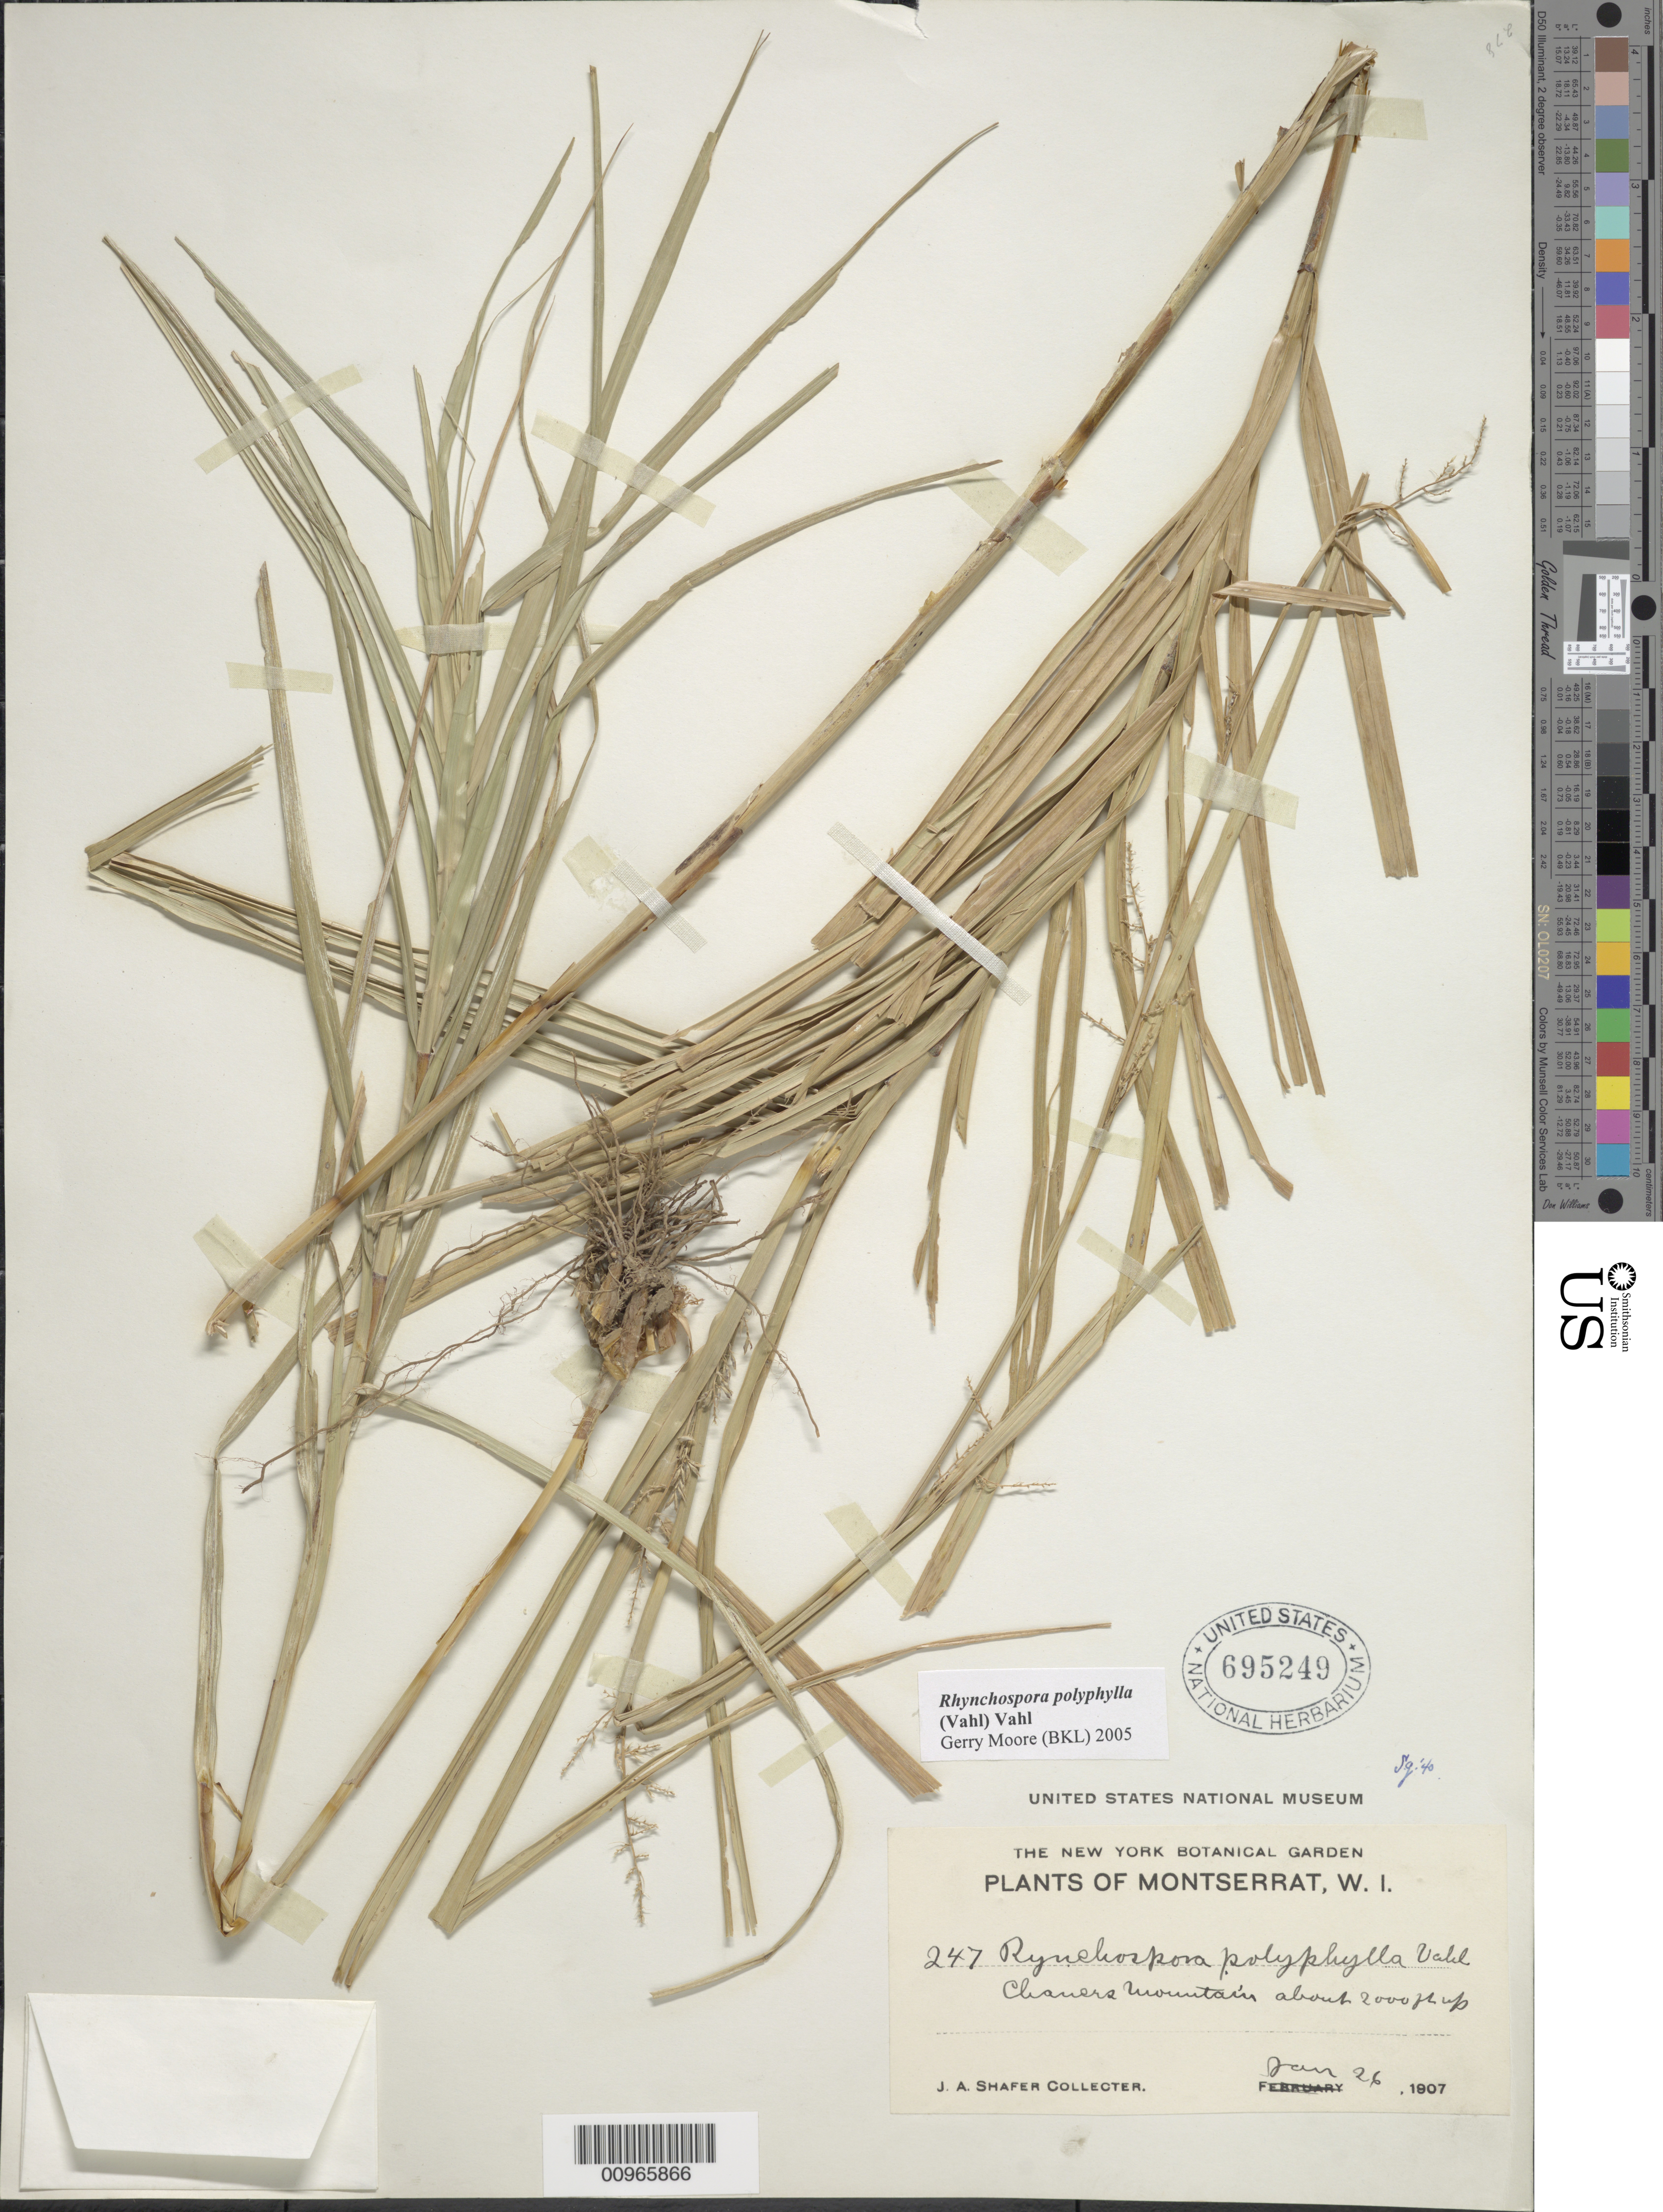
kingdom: Plantae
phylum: Tracheophyta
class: Liliopsida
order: Poales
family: Cyperaceae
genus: Rhynchospora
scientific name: Rhynchospora polyphylla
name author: (Vahl) Vahl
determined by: Moore, G.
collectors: J. A. Shafer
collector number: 247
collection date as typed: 26 Jan 1907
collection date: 1907-01-26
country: Montserrat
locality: Chancers Mountain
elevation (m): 610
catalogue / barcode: US 695249